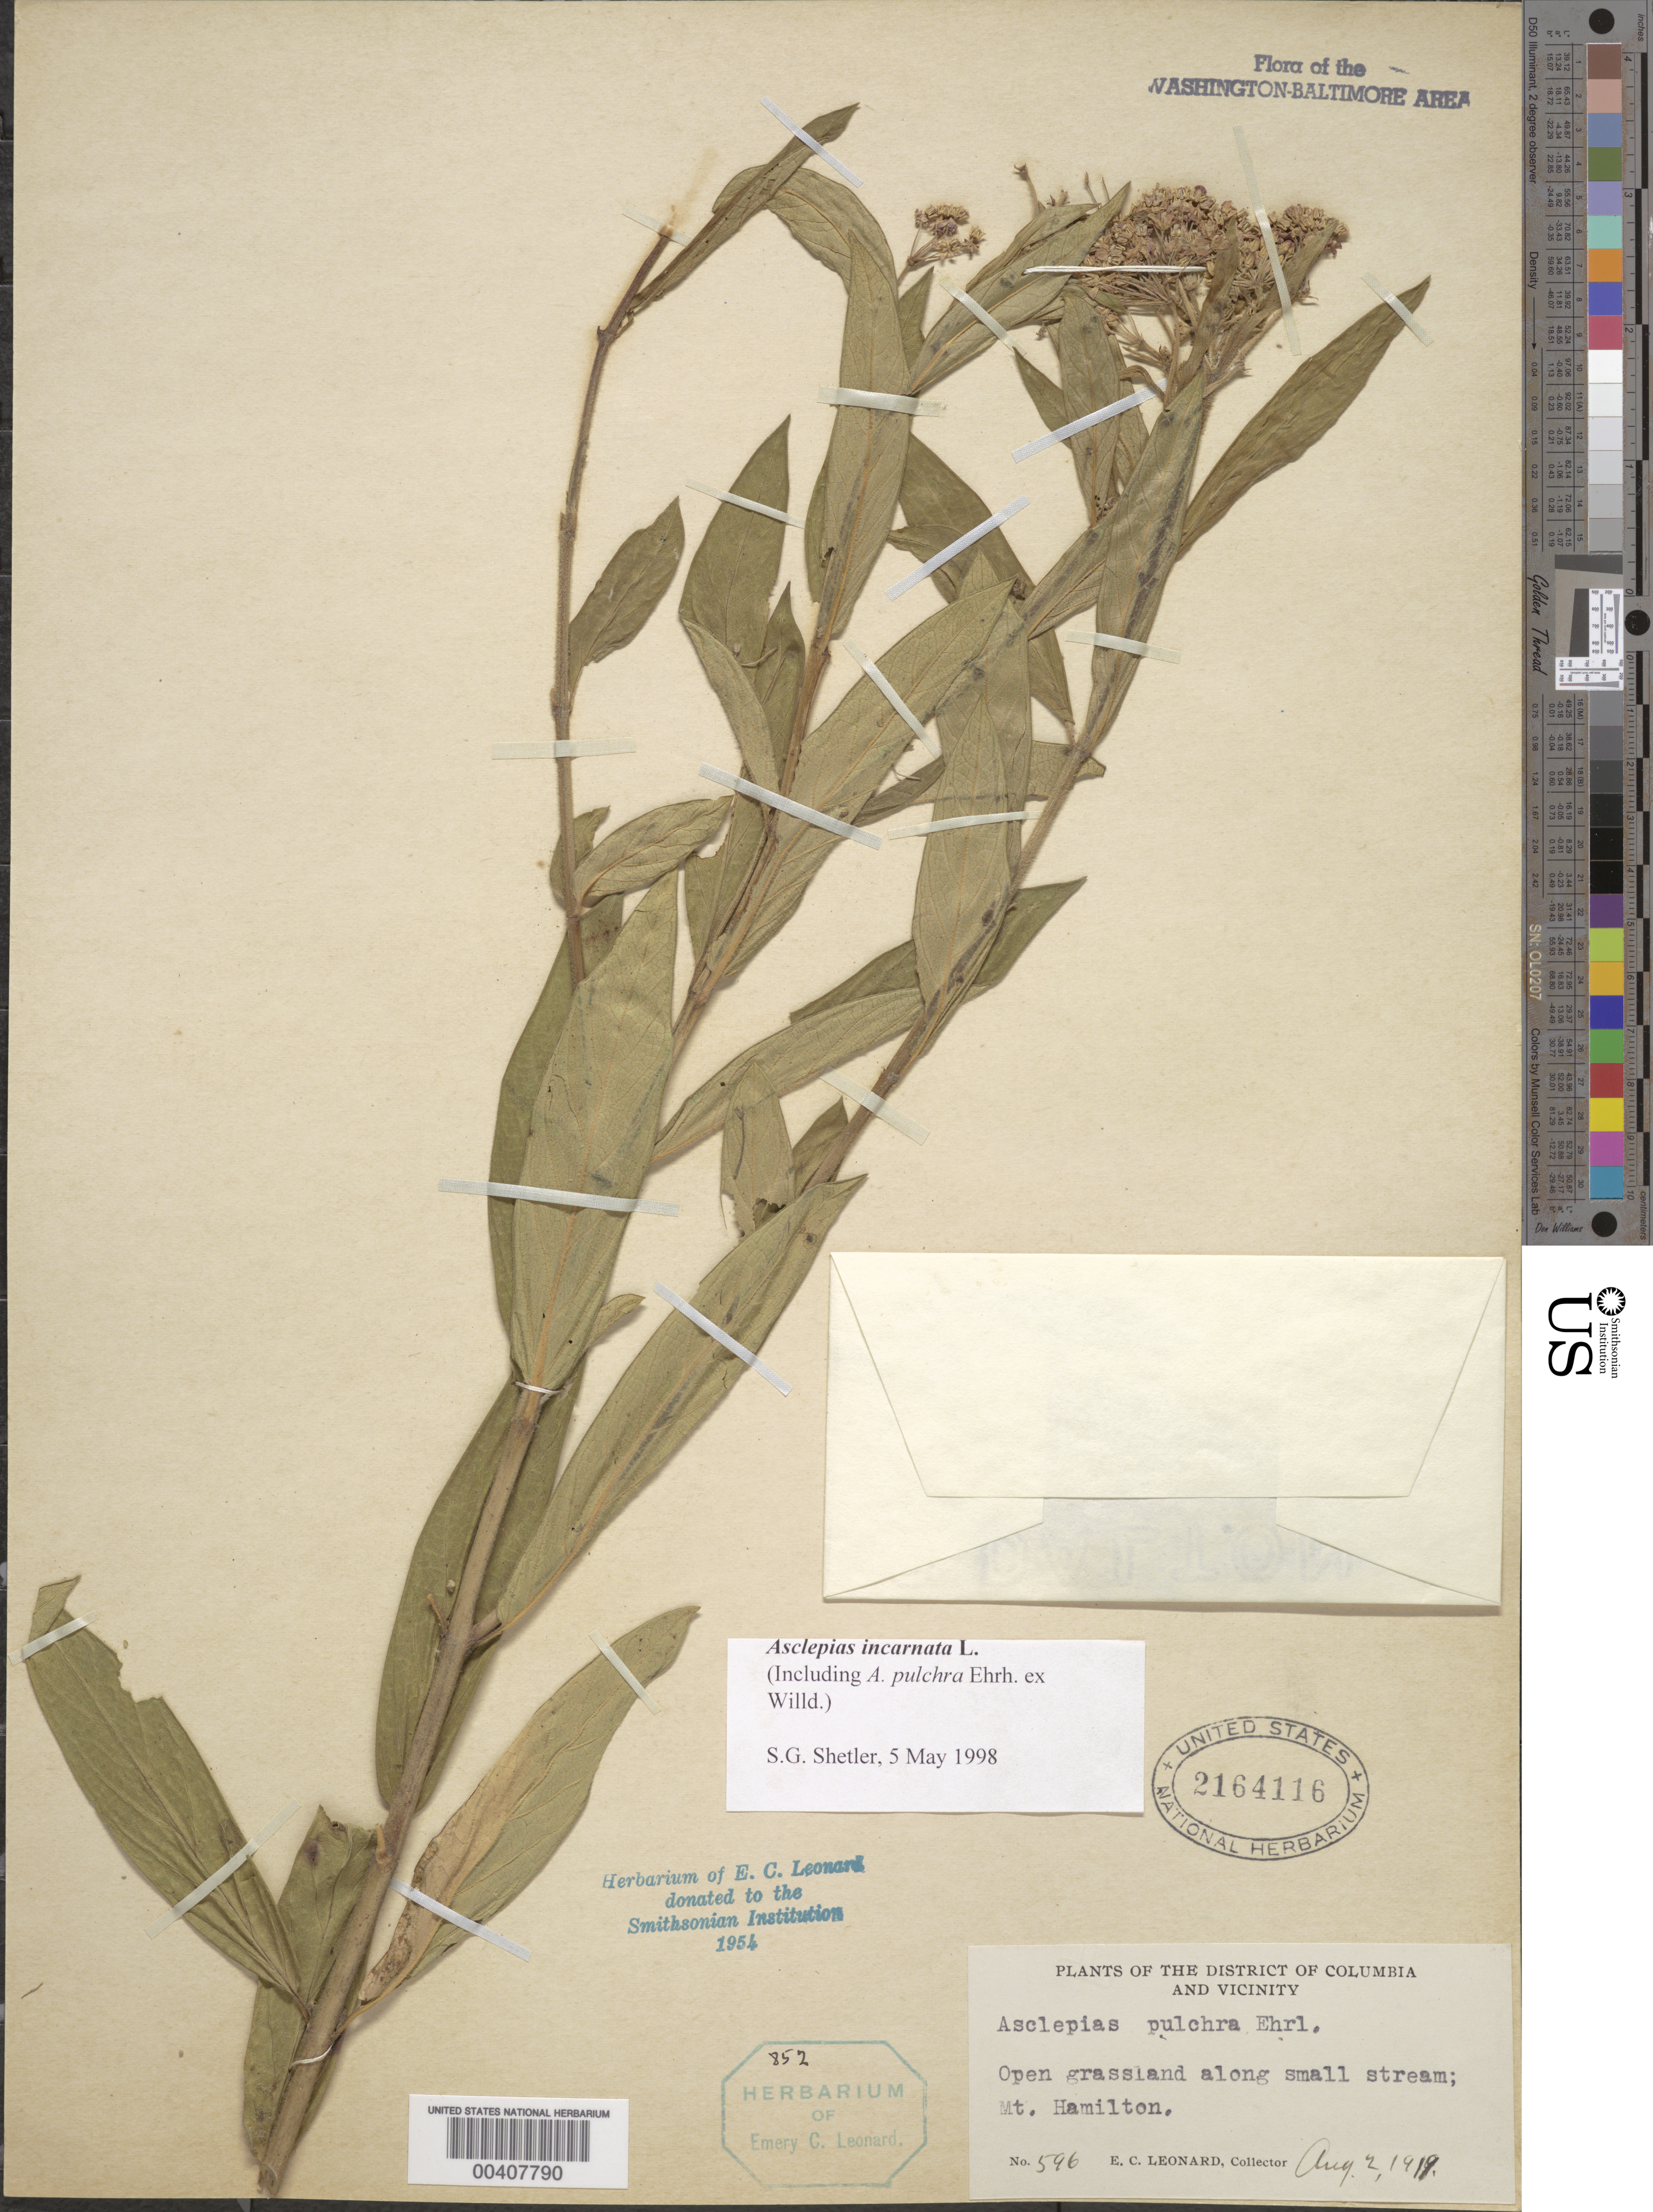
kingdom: Plantae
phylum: Tracheophyta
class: Magnoliopsida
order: Gentianales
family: Apocynaceae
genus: Asclepias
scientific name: Asclepias incarnata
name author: L.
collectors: E. C. Leonard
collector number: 596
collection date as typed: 02 Aug 1919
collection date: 1919-08-02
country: United States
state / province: District of Columbia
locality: Mount Hamilton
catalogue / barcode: US 2164116